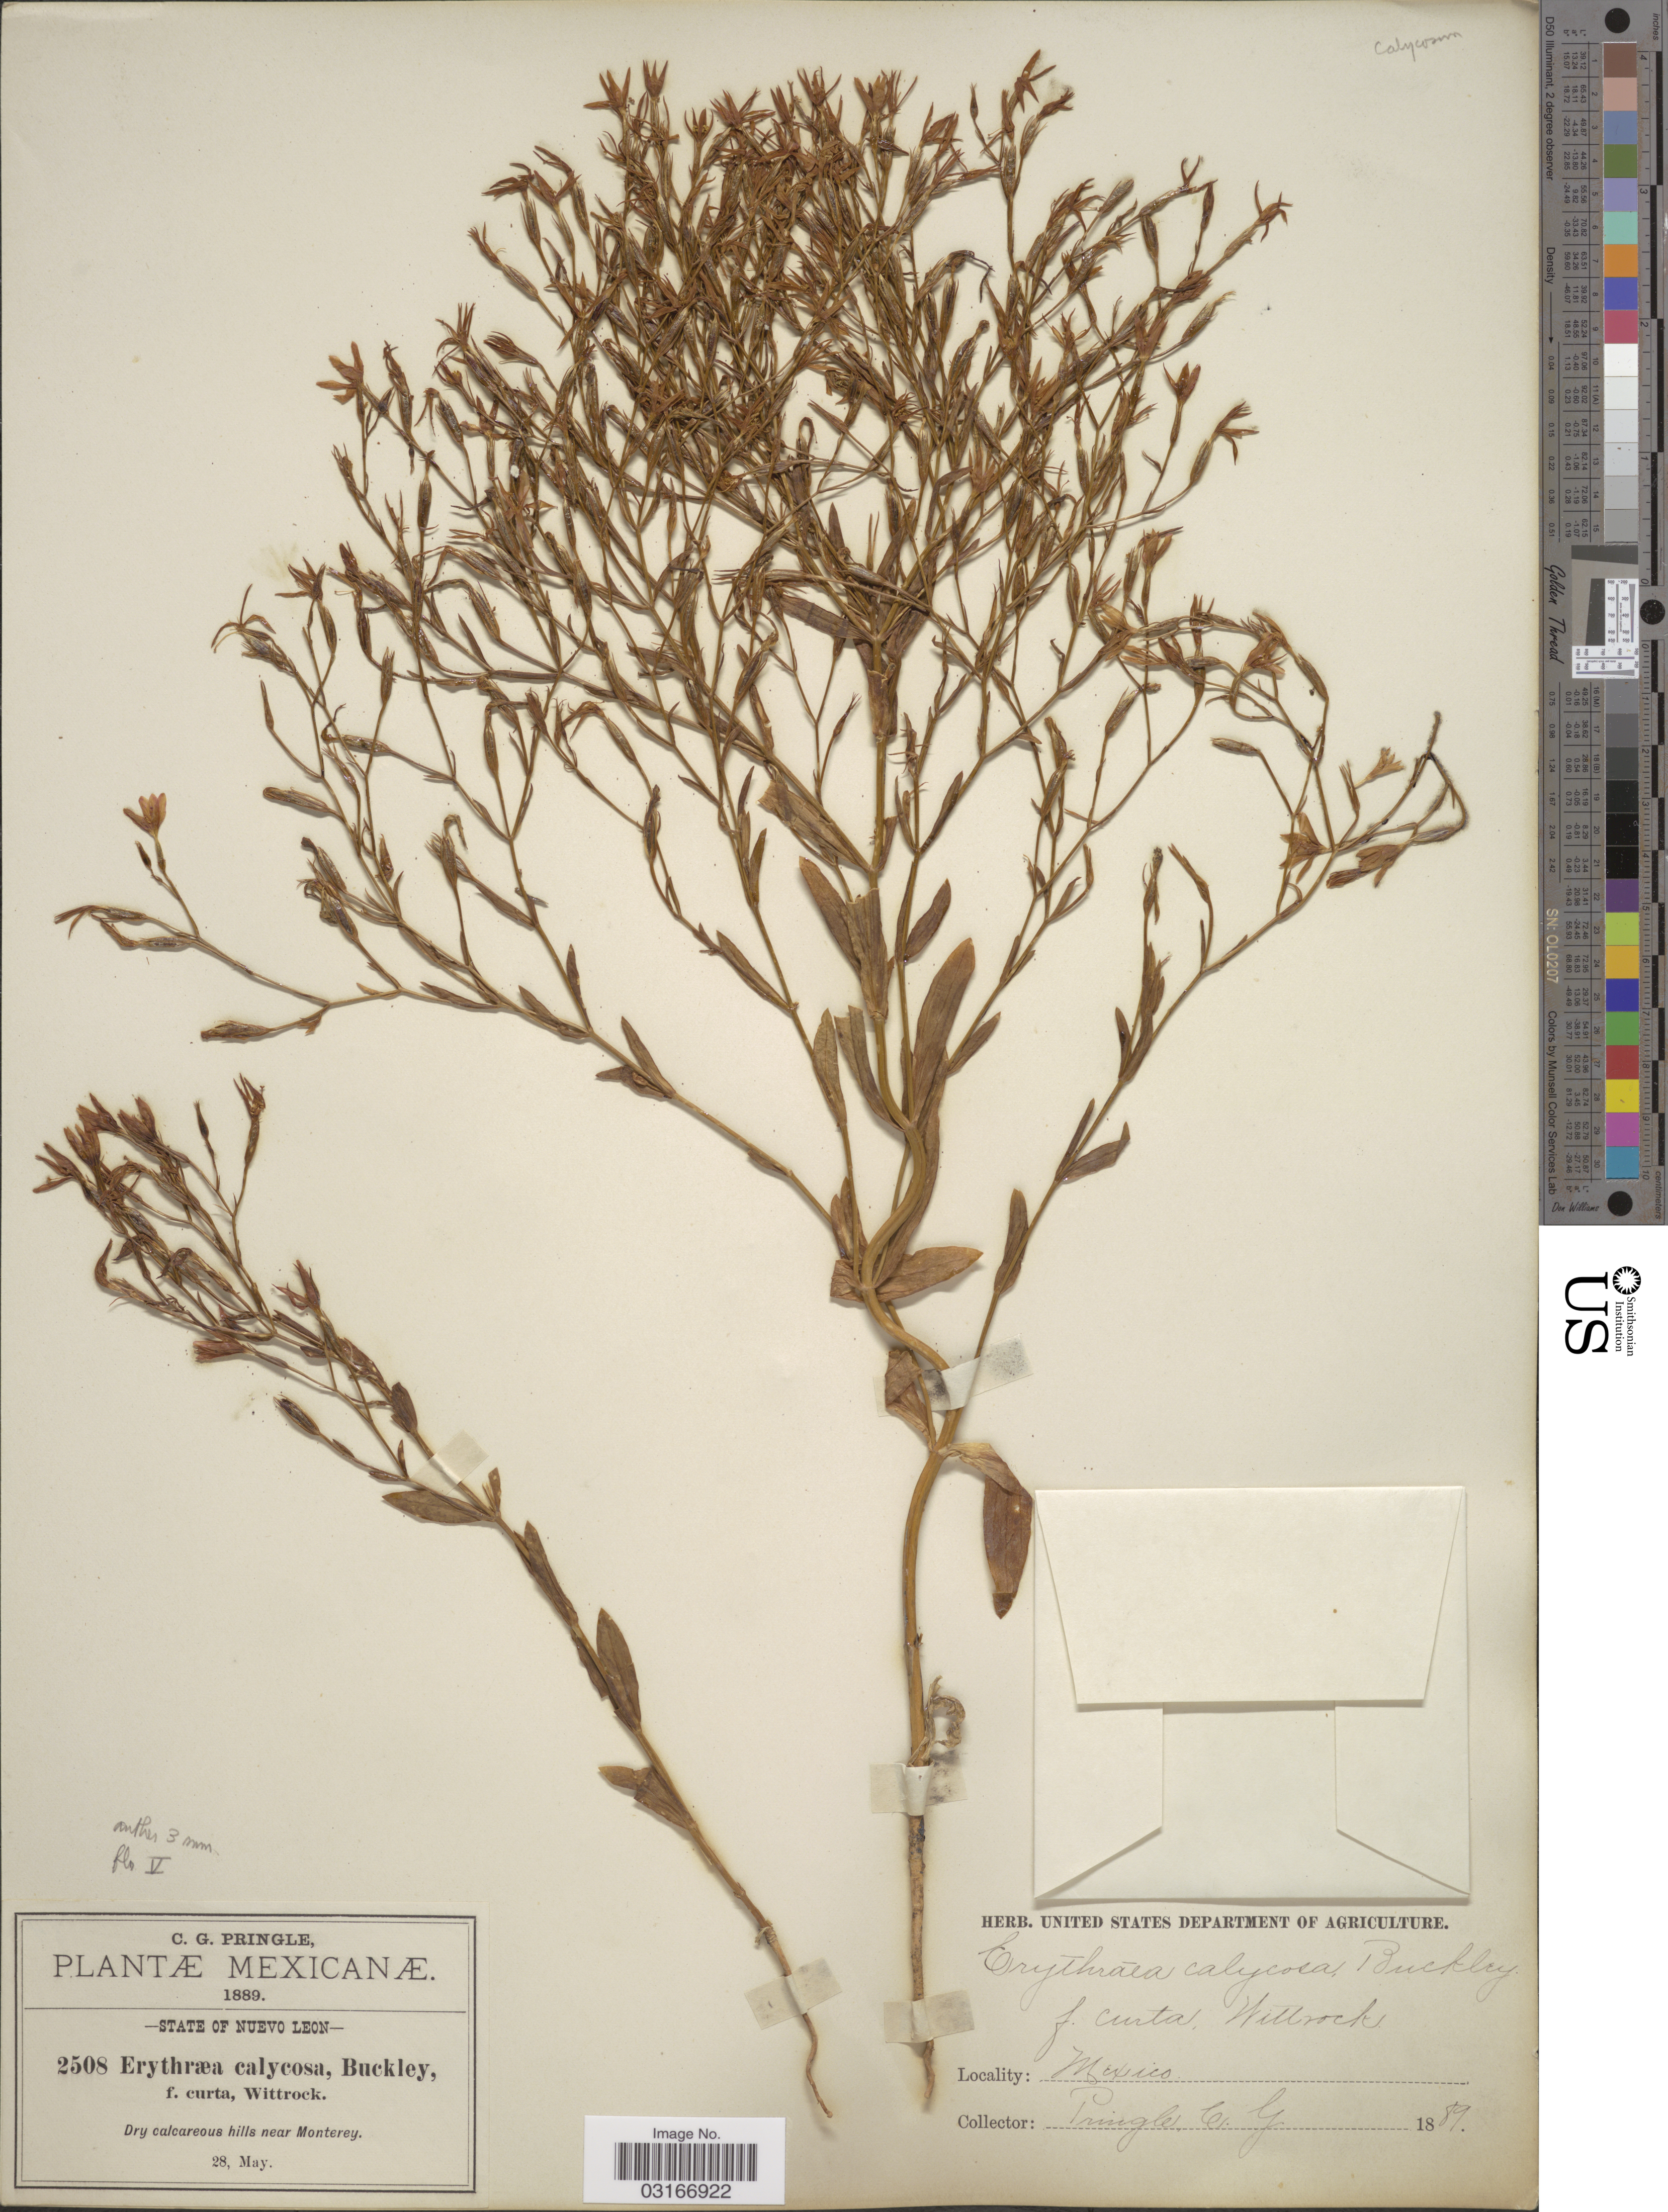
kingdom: Plantae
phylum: Tracheophyta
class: Magnoliopsida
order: Gentianales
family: Gentianaceae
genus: Centaurium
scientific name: Centaurium beyrichii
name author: (Torr.) B.L. Rob.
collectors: C. G. Pringle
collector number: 2508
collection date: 1889-05-28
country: Mexico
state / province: Nuevo León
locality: Dry calcareous hills near Monterey.